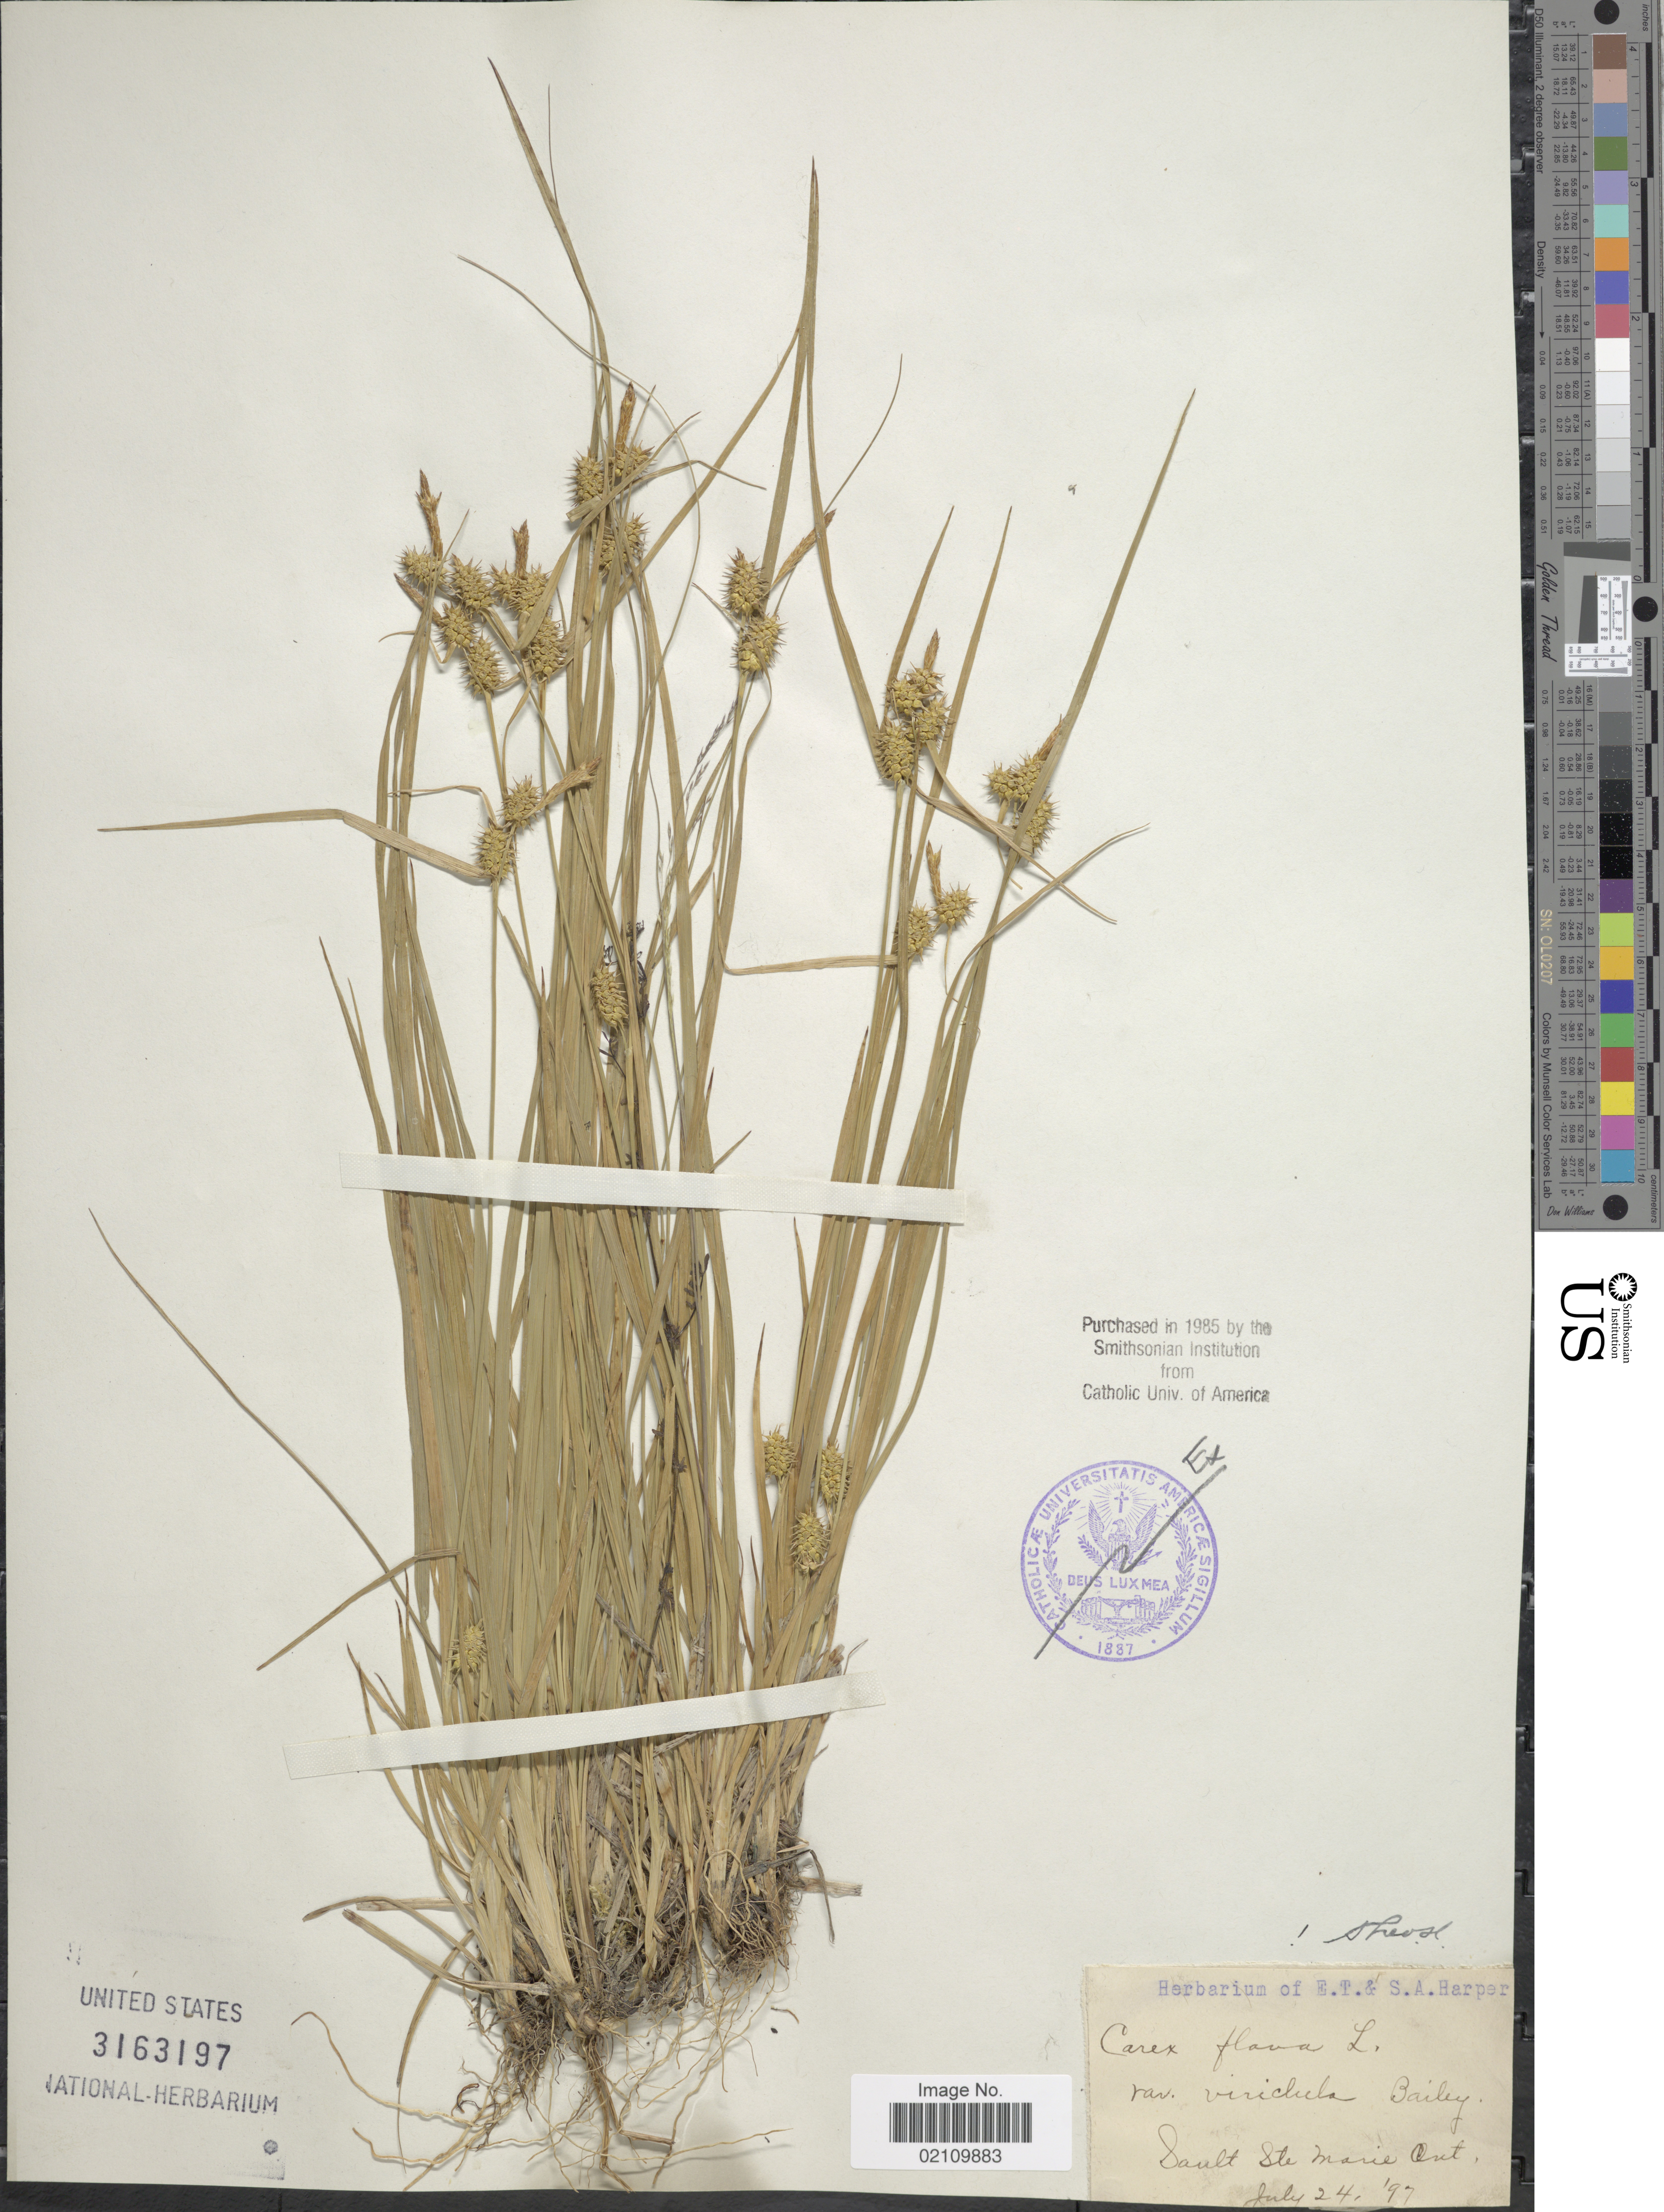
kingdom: Plantae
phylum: Tracheophyta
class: Liliopsida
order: Poales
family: Cyperaceae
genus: Carex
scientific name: Carex flava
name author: L.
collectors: ex herb. of E. T. & S. A. Harper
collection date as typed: Transcribed d/m/y: 24/7/97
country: Canada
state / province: Ontario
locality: Sault Ste. Marie, Ont.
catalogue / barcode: US 3163197